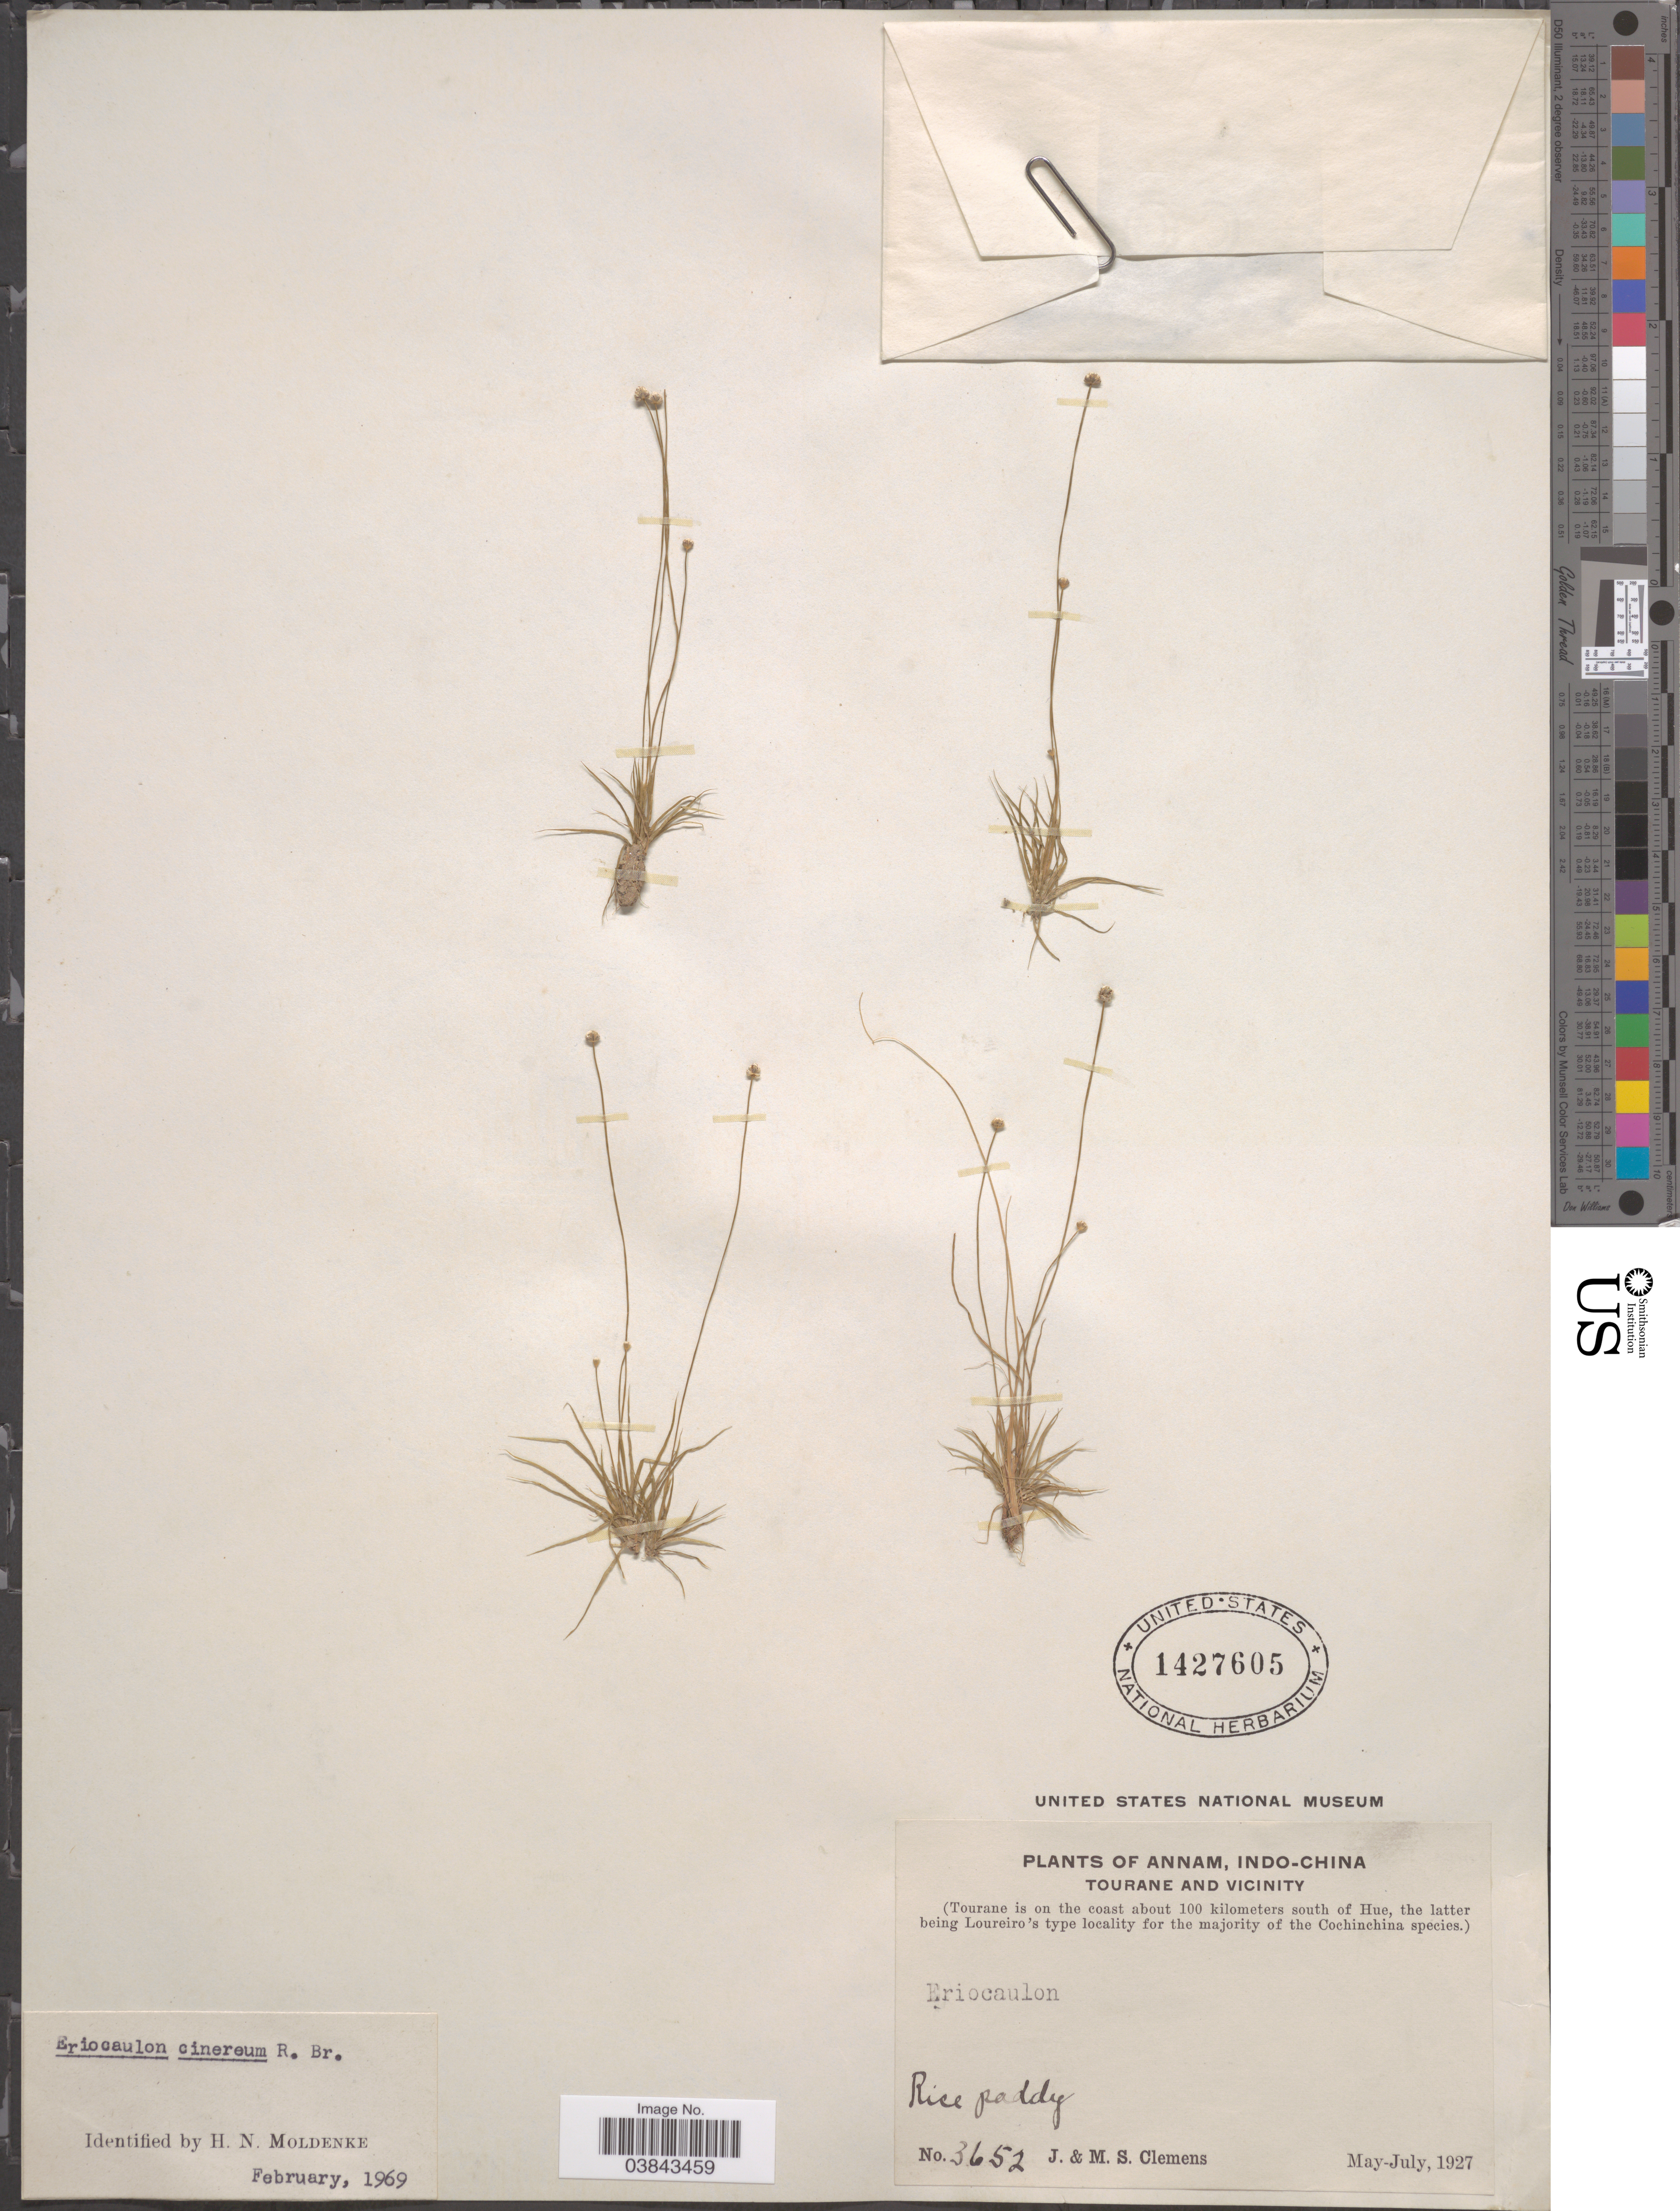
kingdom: Plantae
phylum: Tracheophyta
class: Liliopsida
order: Poales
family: Eriocaulaceae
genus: Eriocaulon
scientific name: Eriocaulon cinereum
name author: R. Br.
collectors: J. Clemens & M. S. Clemens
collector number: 3652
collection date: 1927-05/1927-07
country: Vietnam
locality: Annam, Indo-China. Tourane and vicinity. Tourane is on the coast about 100 kilometers south of Hue.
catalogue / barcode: US 1427605